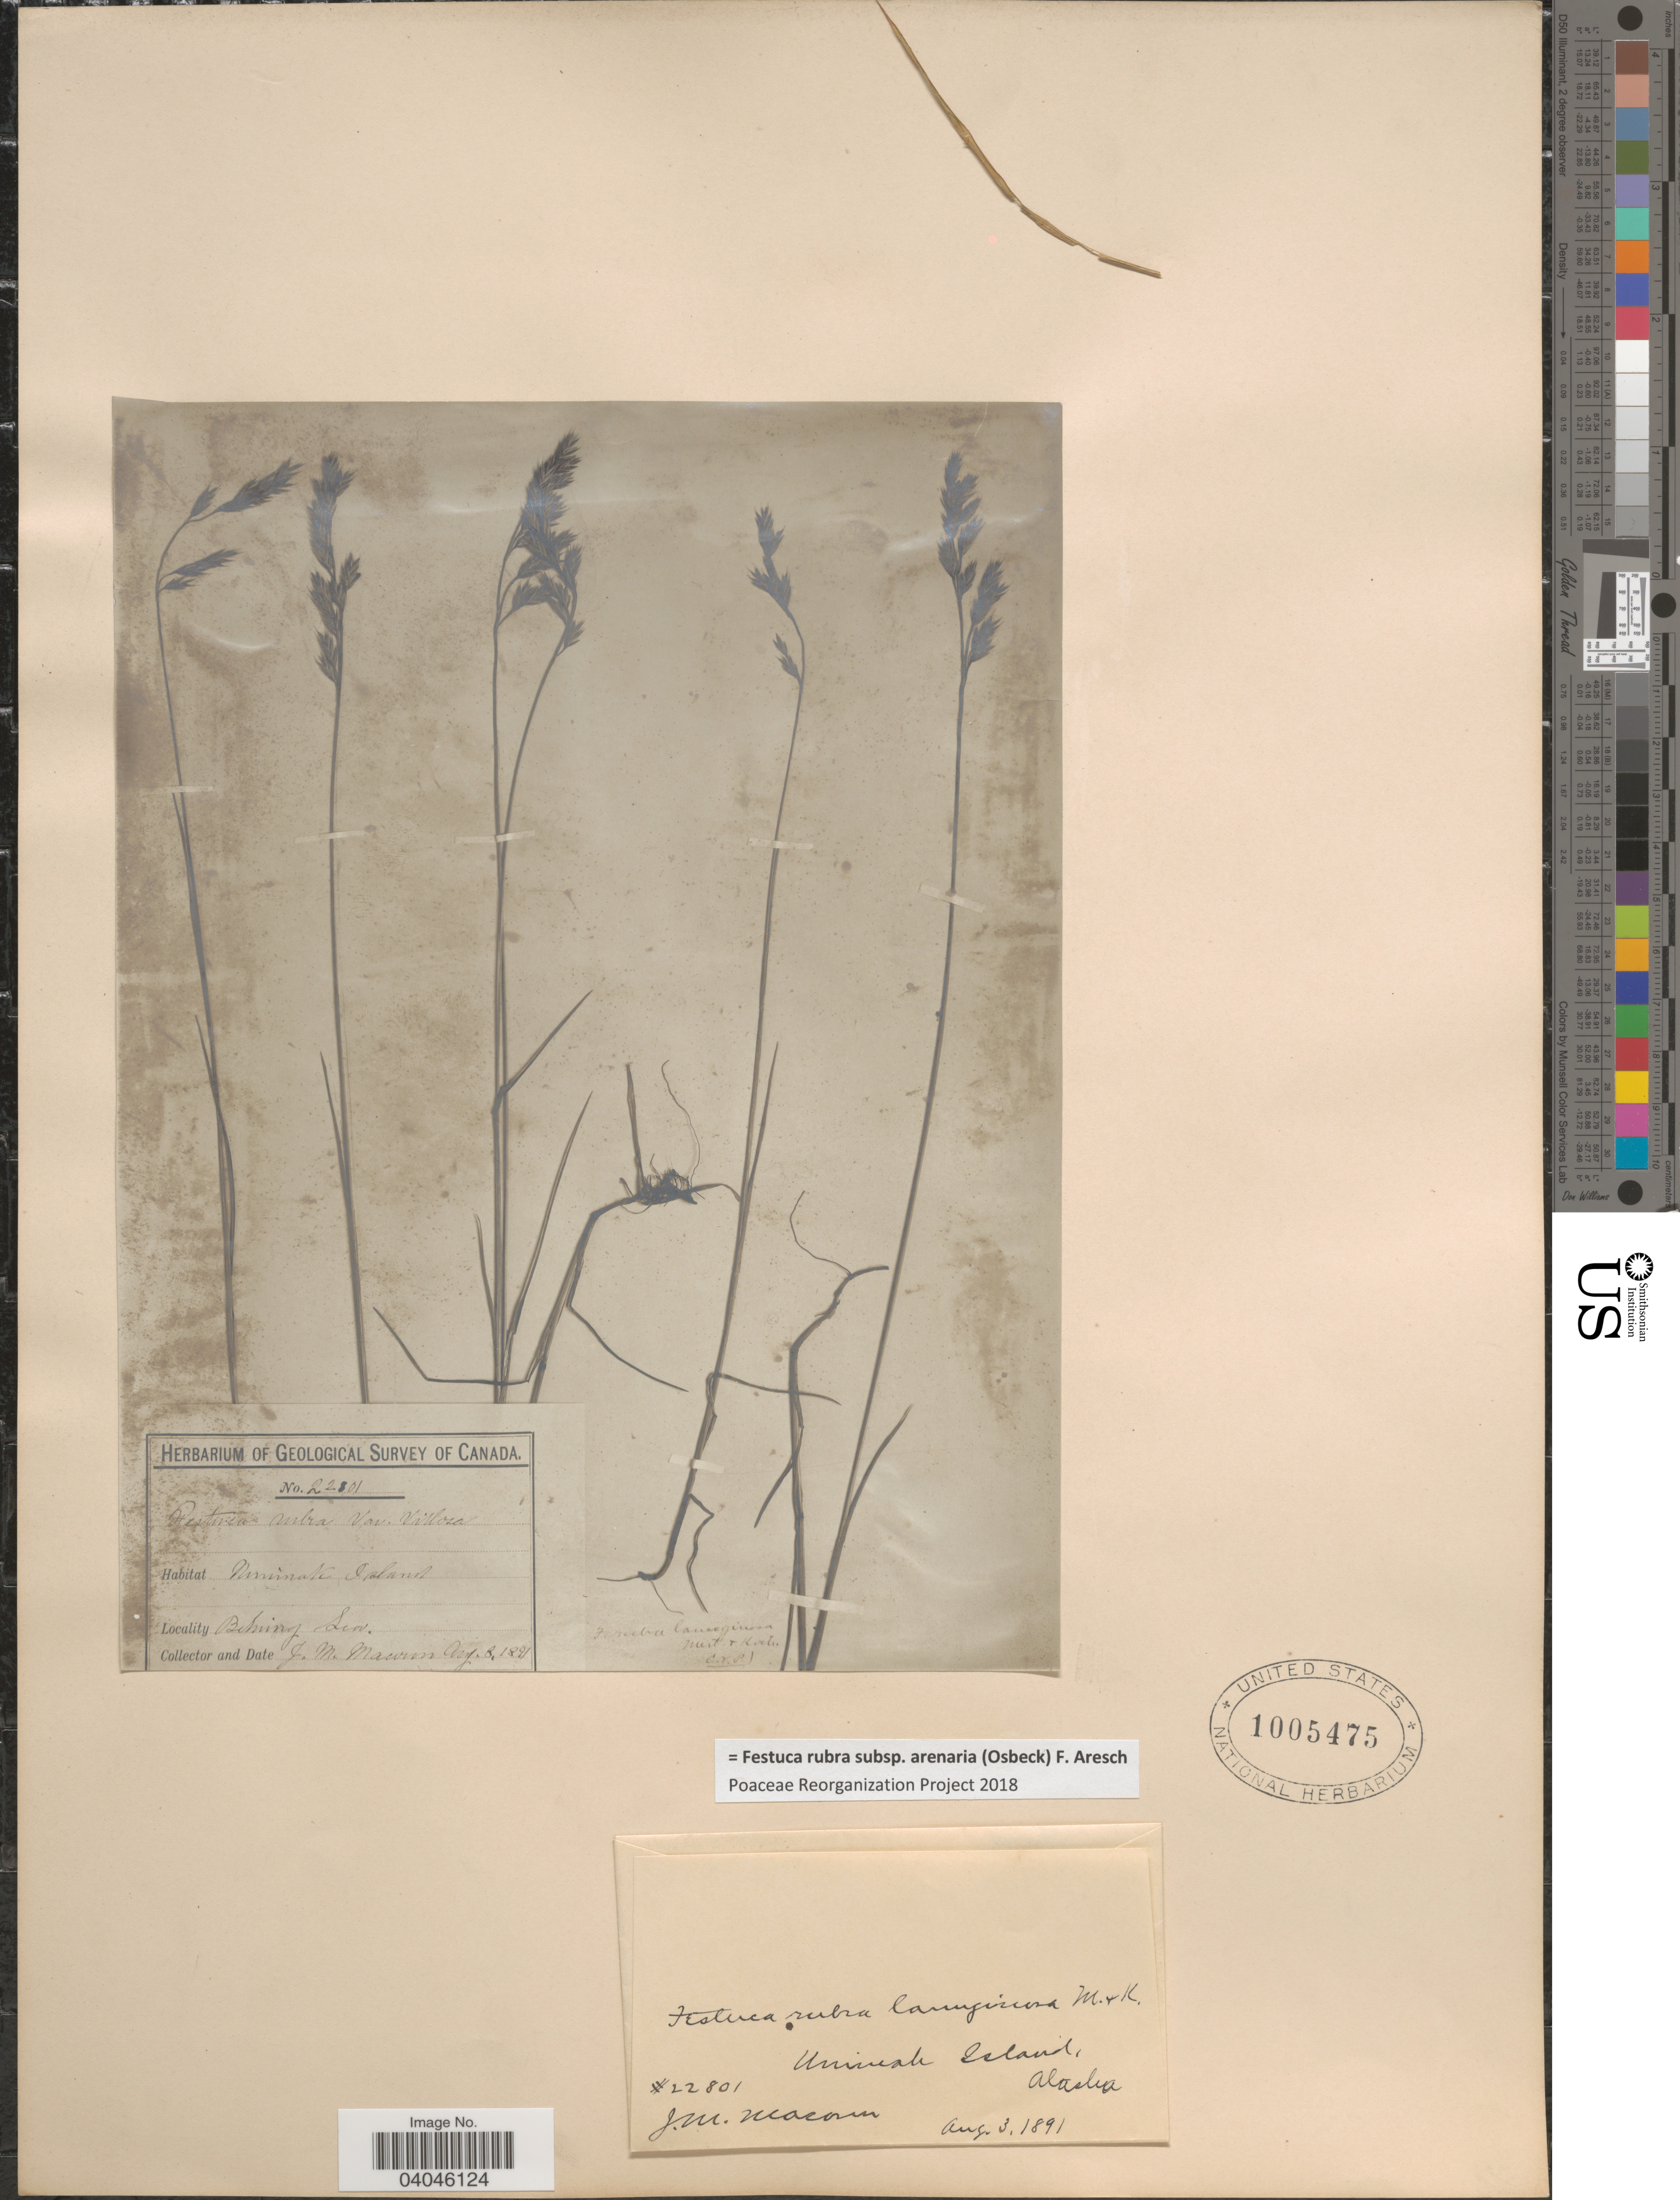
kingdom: Plantae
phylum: Tracheophyta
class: Liliopsida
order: Poales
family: Poaceae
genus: Festuca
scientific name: Festuca rubra subsp. arenaria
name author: (Osbeck) F. Aresch.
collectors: J. M. Macoun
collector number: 22801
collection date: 1891-08-03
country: United States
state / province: Alaska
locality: Uminak Island. Behring Sea.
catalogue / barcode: US 1005475